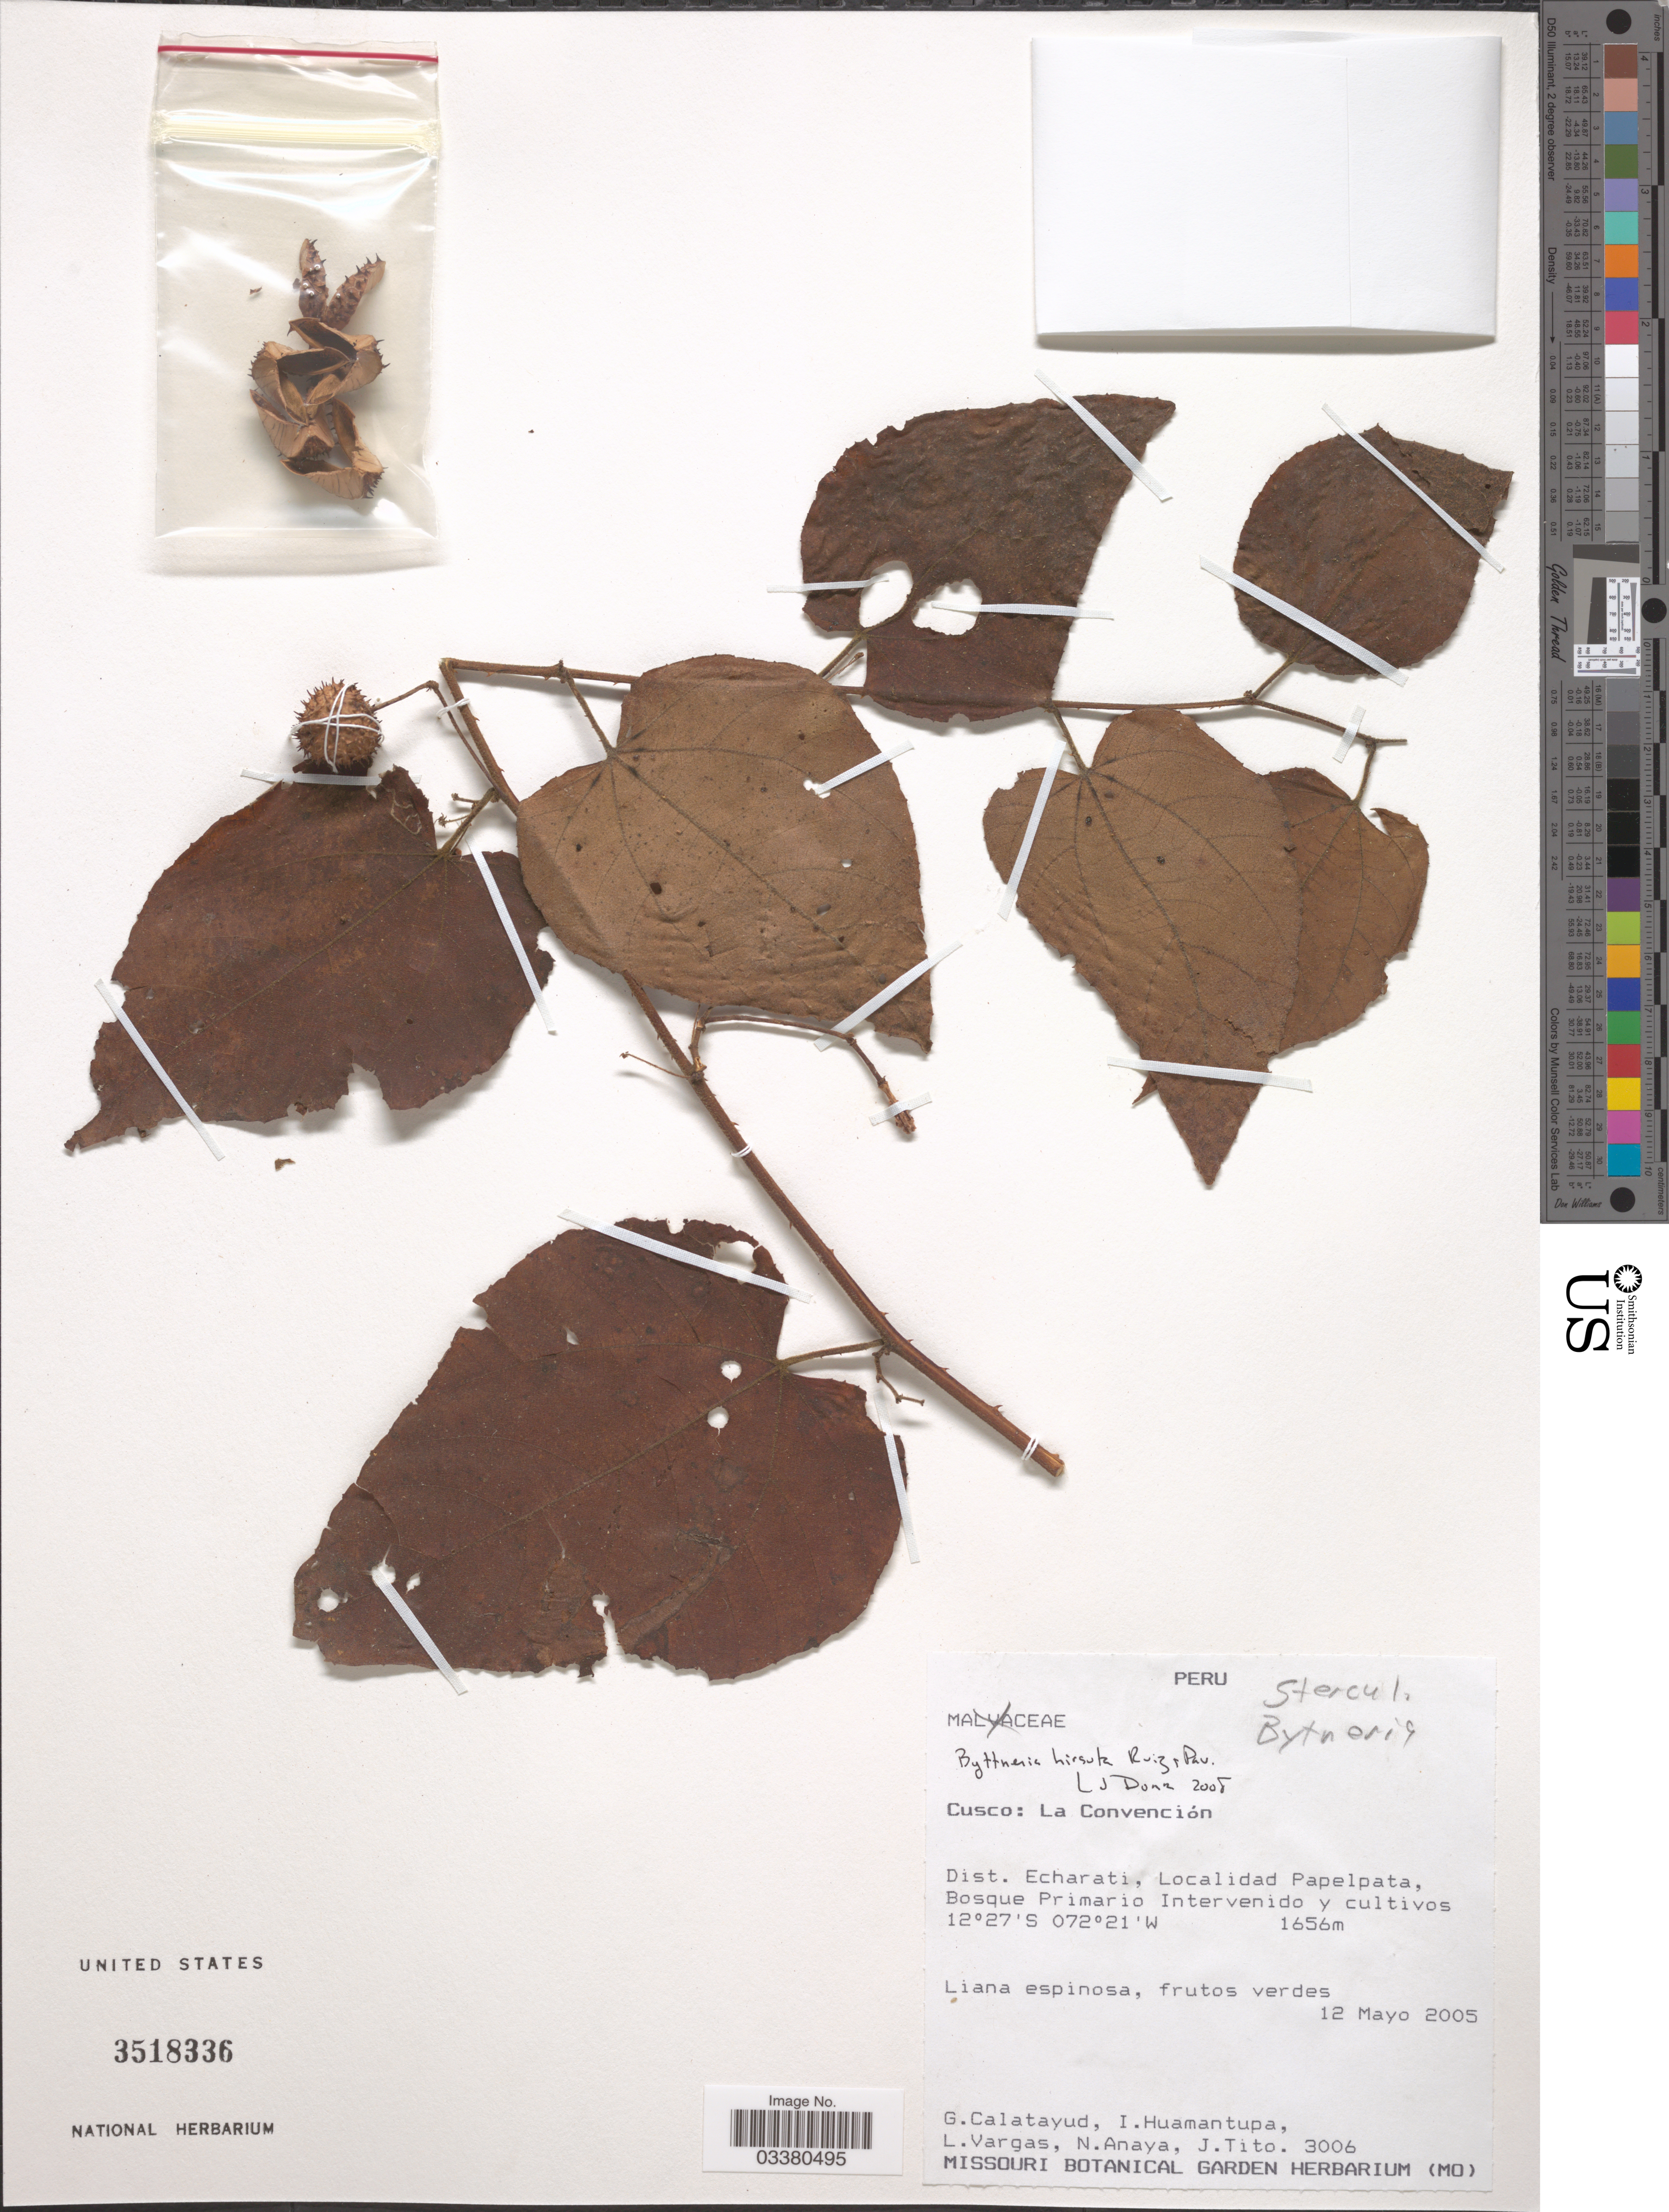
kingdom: Plantae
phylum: Tracheophyta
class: Magnoliopsida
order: Malvales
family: Malvaceae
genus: Byttneria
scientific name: Byttneria hirsuta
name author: Ruiz & Pav.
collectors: G. Calatayud, I. Huamantupa, L. Vargas, N. Anaya & J. Tito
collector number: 3006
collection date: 2005-05-12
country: Peru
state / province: Cusco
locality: La Convención. Dist. Echarati, Papelpata, Bosque Primario Intervenido y cultivos.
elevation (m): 1656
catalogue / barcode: US 3518336